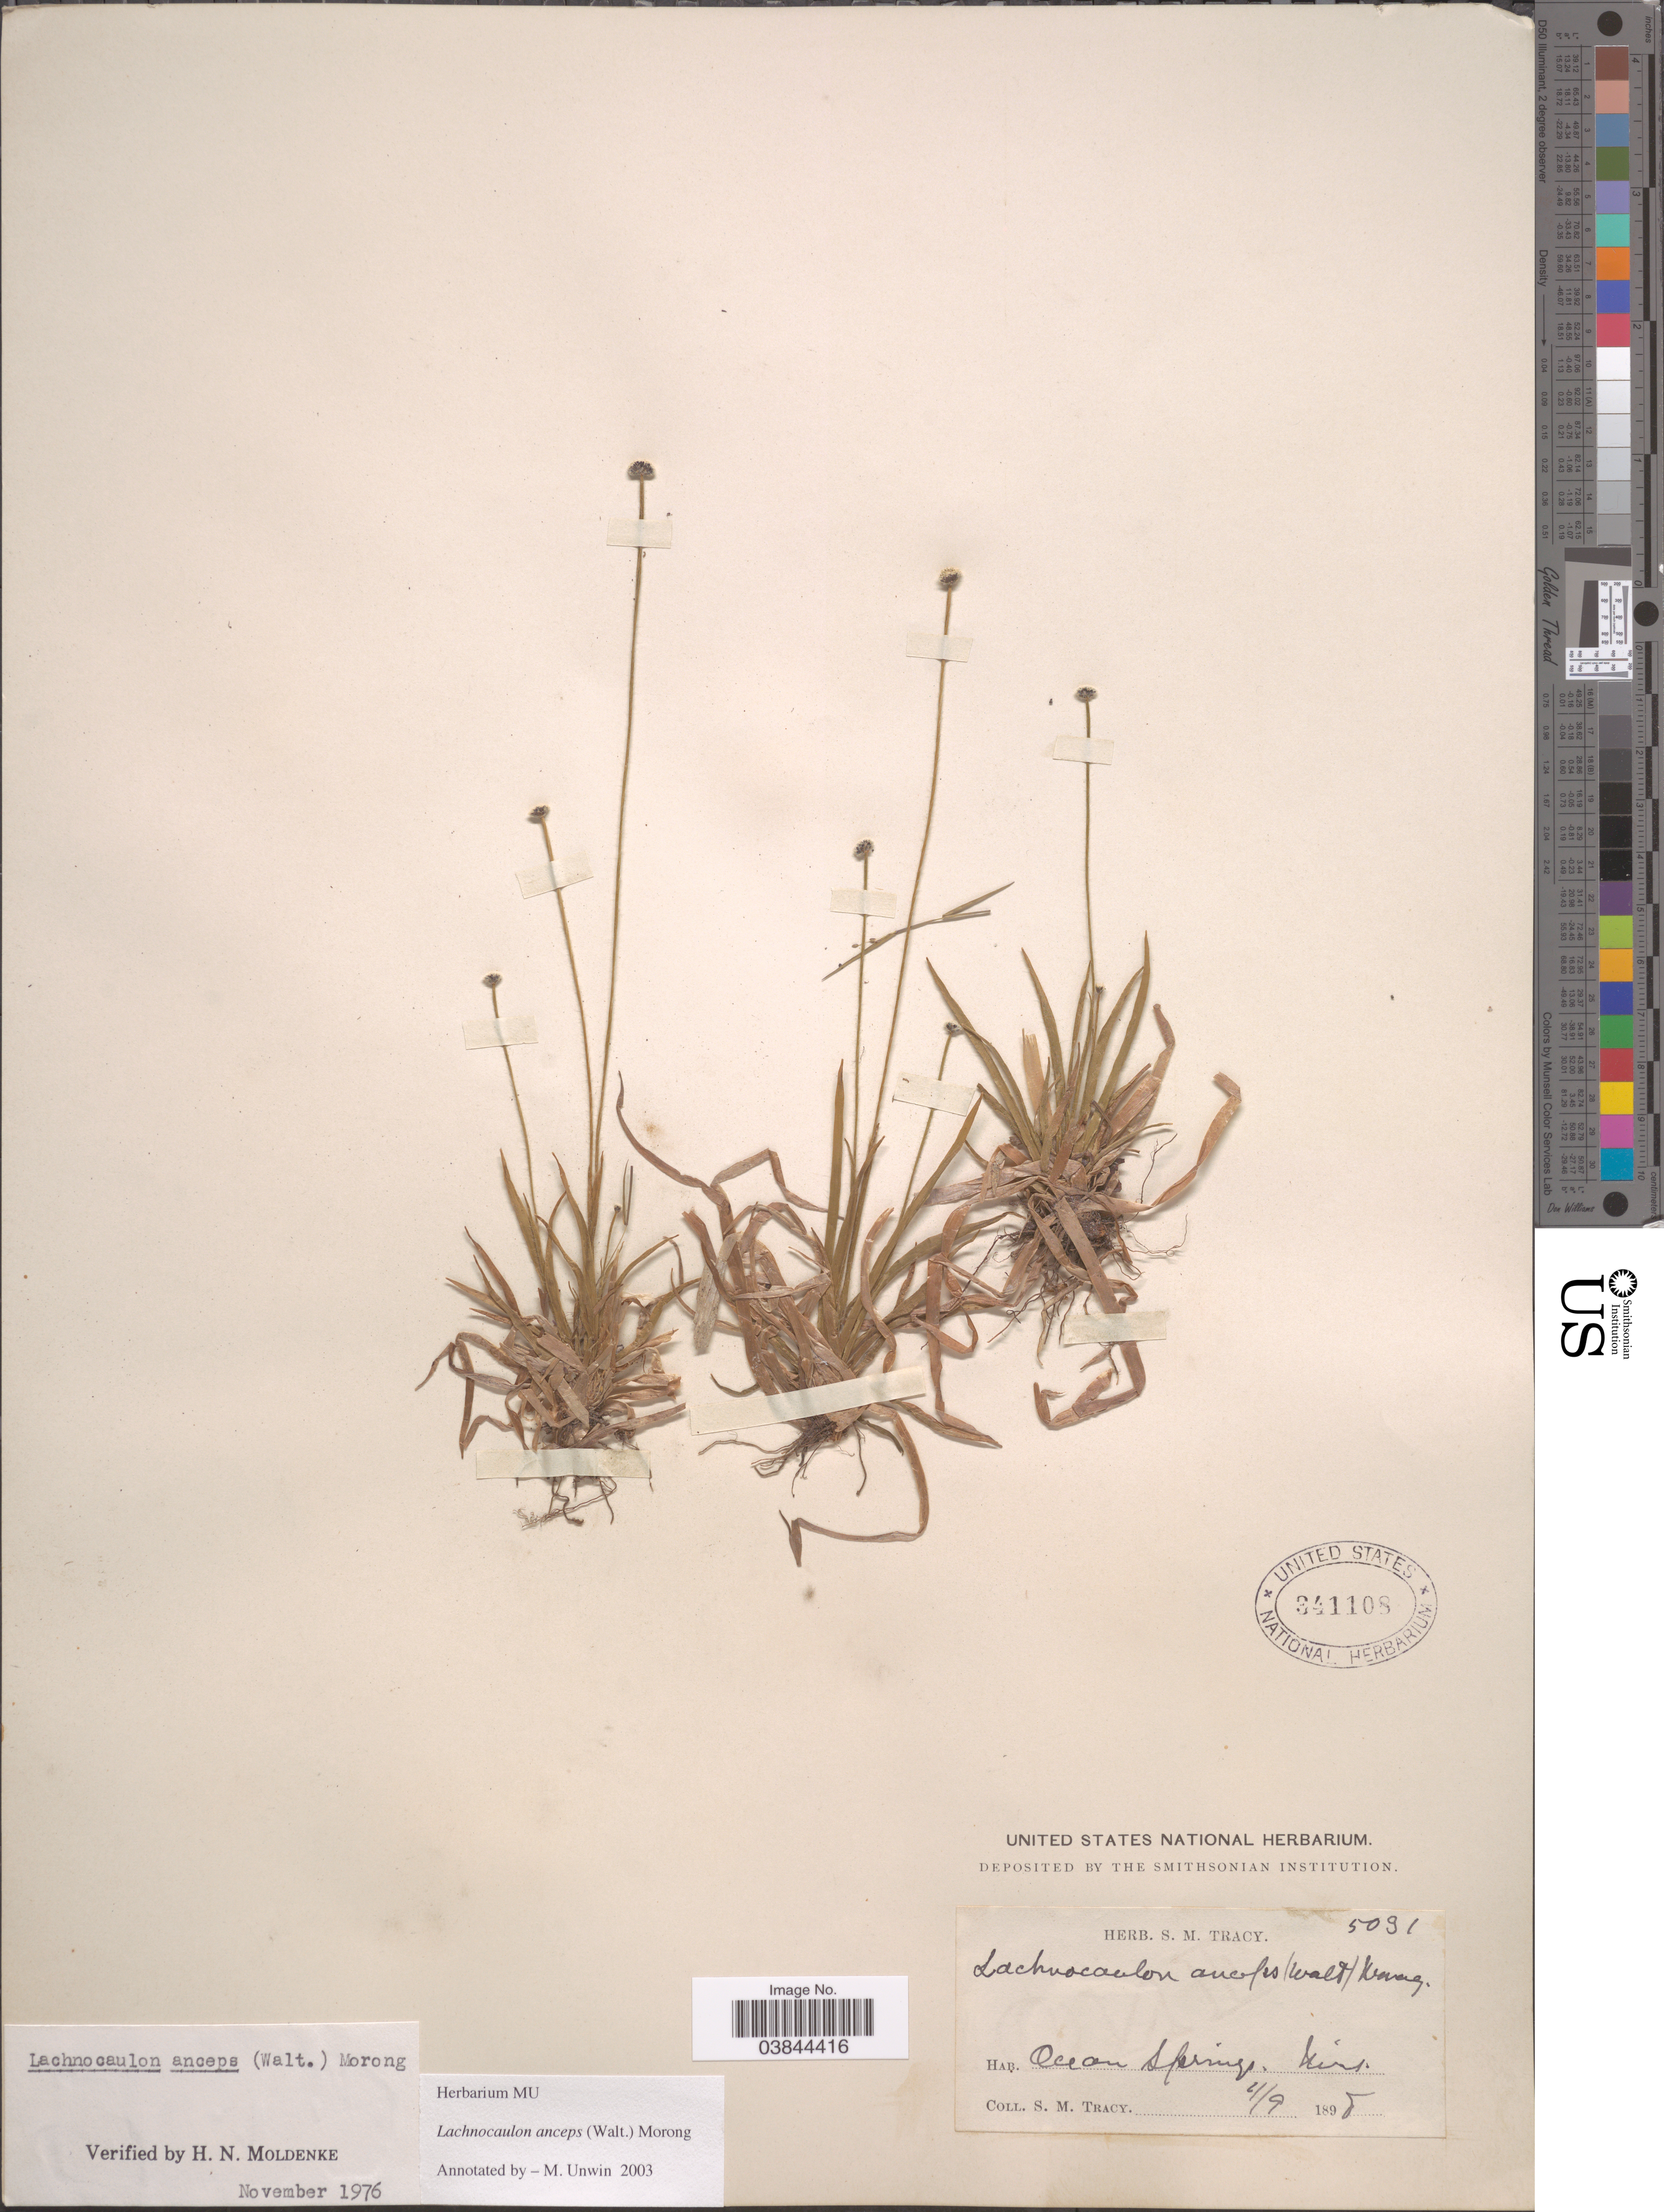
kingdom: Plantae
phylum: Tracheophyta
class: Liliopsida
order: Poales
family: Eriocaulaceae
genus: Lachnocaulon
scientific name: Lachnocaulon anceps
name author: (Walter) Morong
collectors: S. M. Tracy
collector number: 5031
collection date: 1898-04-09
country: United States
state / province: Mississippi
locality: Ocean Springs.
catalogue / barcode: US 341108